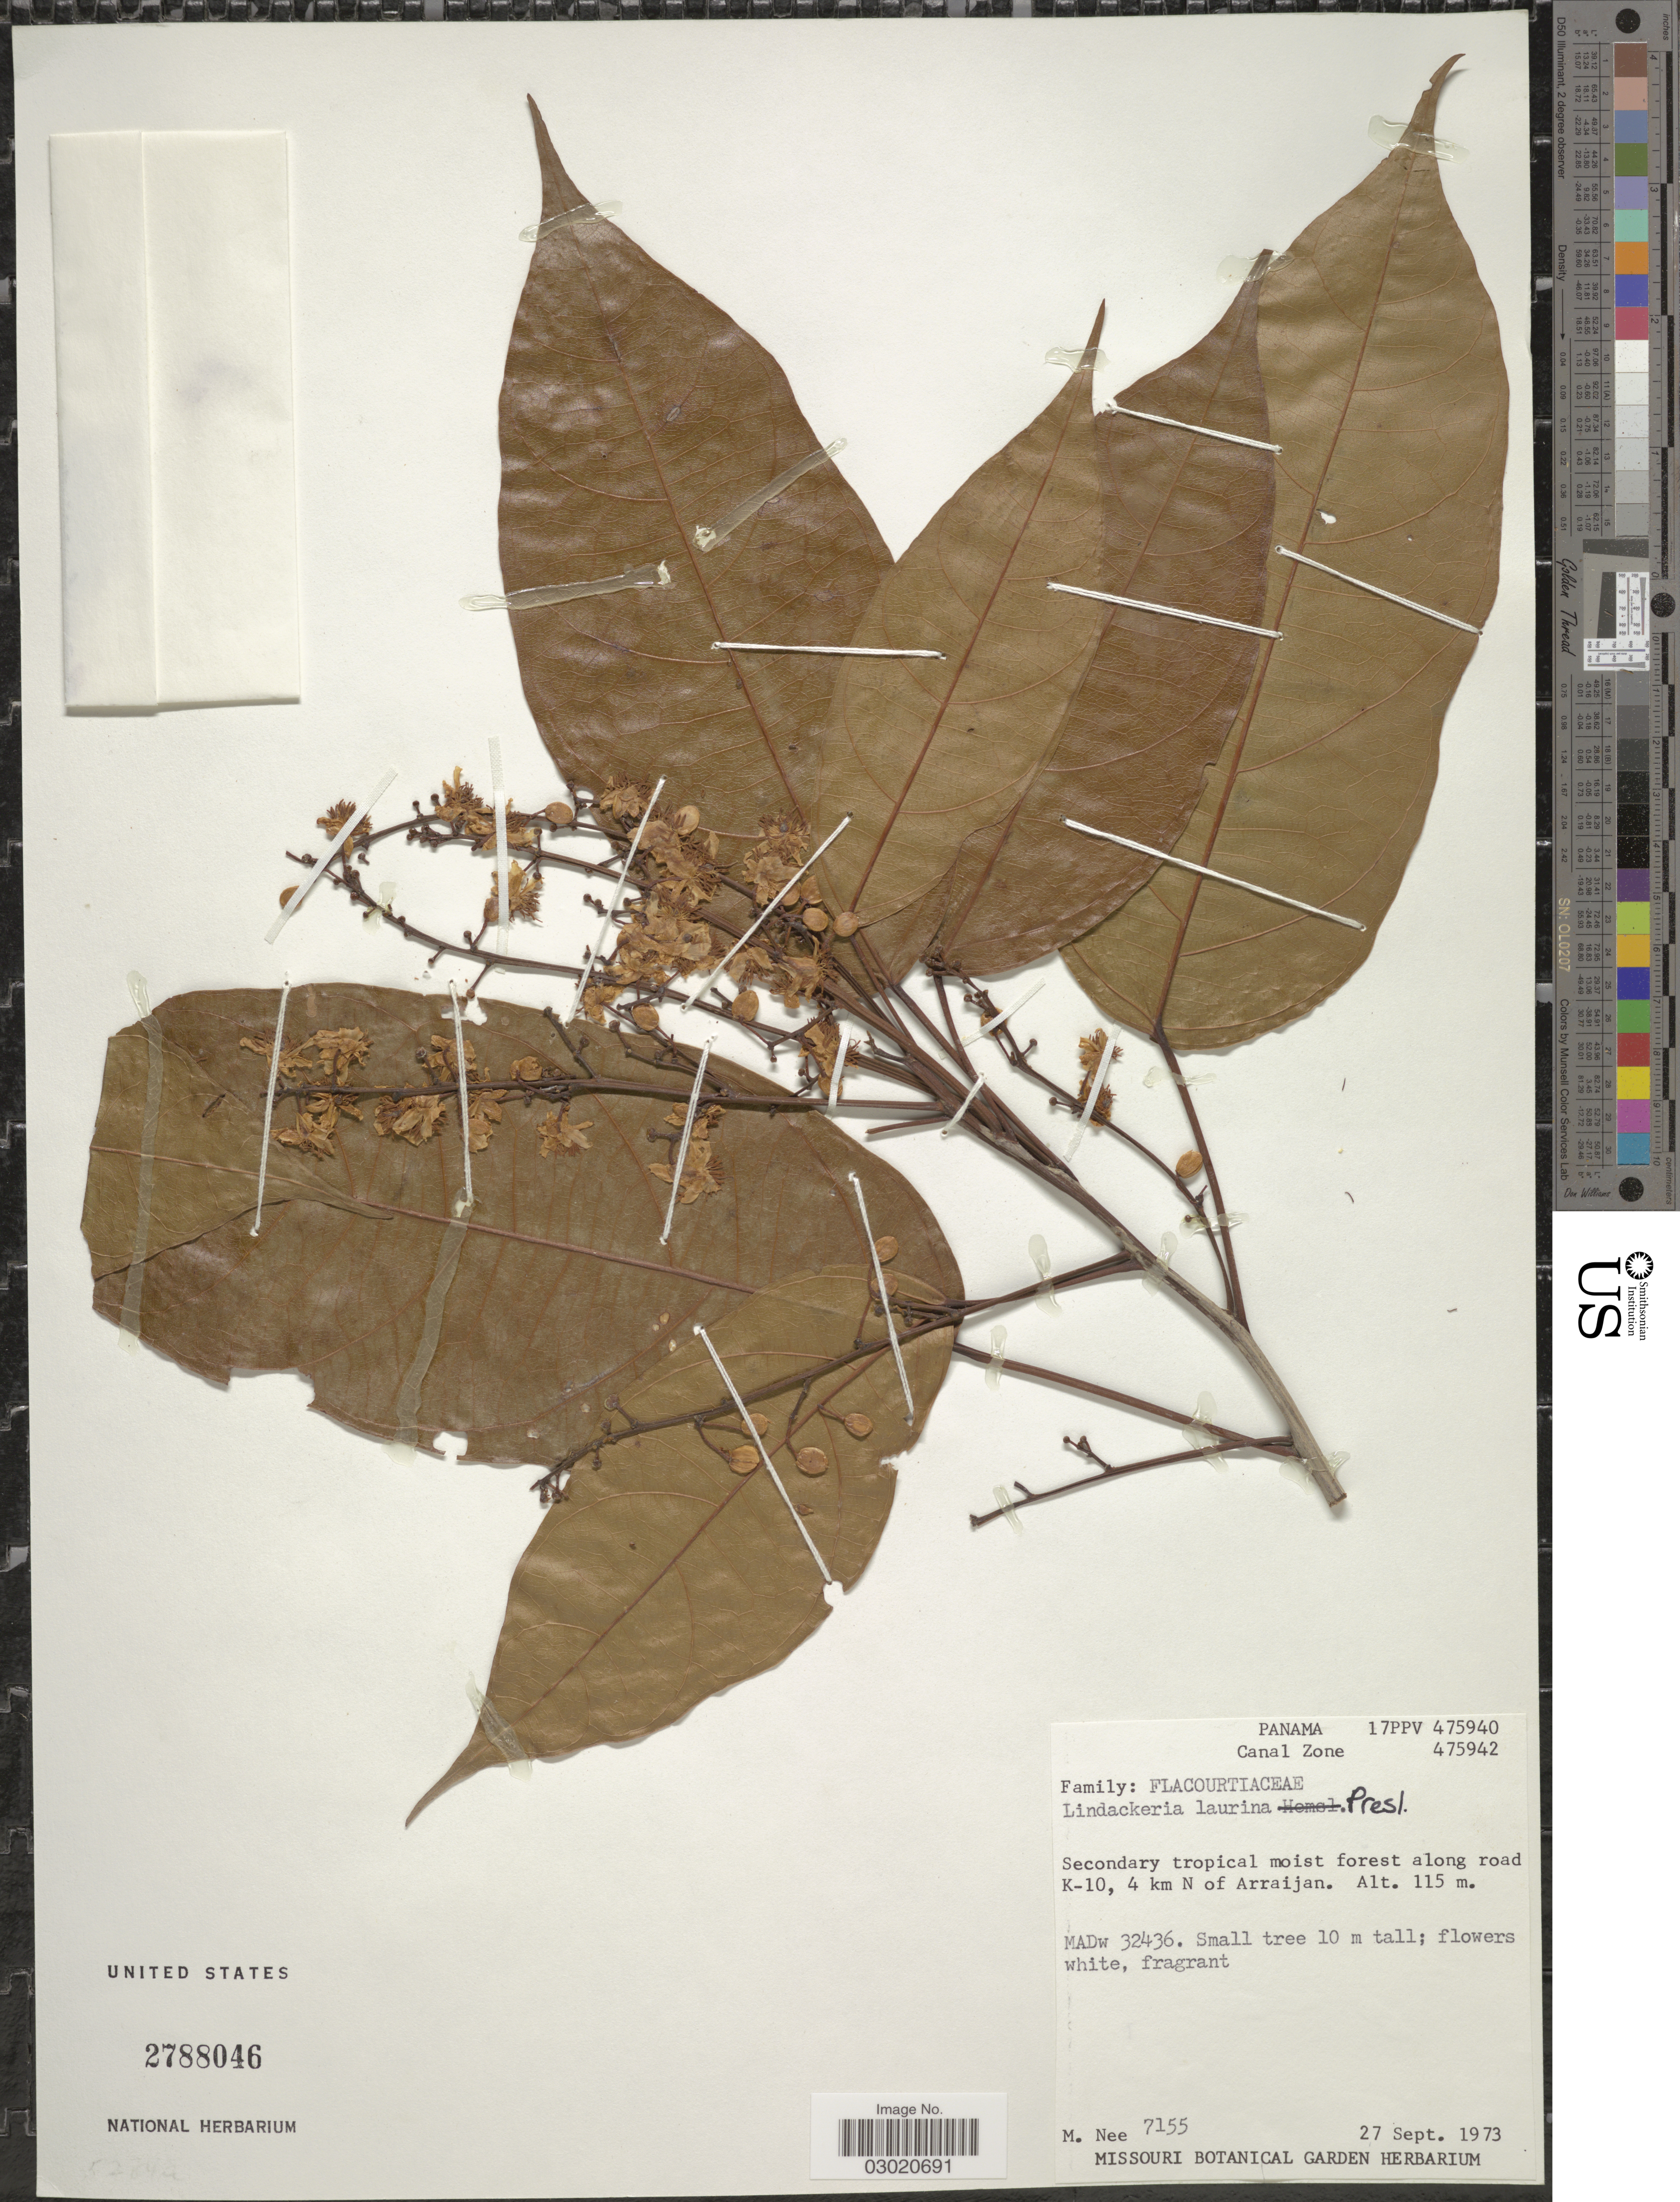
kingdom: Plantae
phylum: Tracheophyta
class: Magnoliopsida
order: Malpighiales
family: Achariaceae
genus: Lindackeria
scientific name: Lindackeria laurina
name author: C. Presl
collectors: M. Nee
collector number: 7155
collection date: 1973-09-27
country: Panama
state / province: Colón / Panamá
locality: Canal Zone, Secondary tropical moist forest along road K-10, 4 km N of Arraijan.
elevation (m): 115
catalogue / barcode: US 2788046